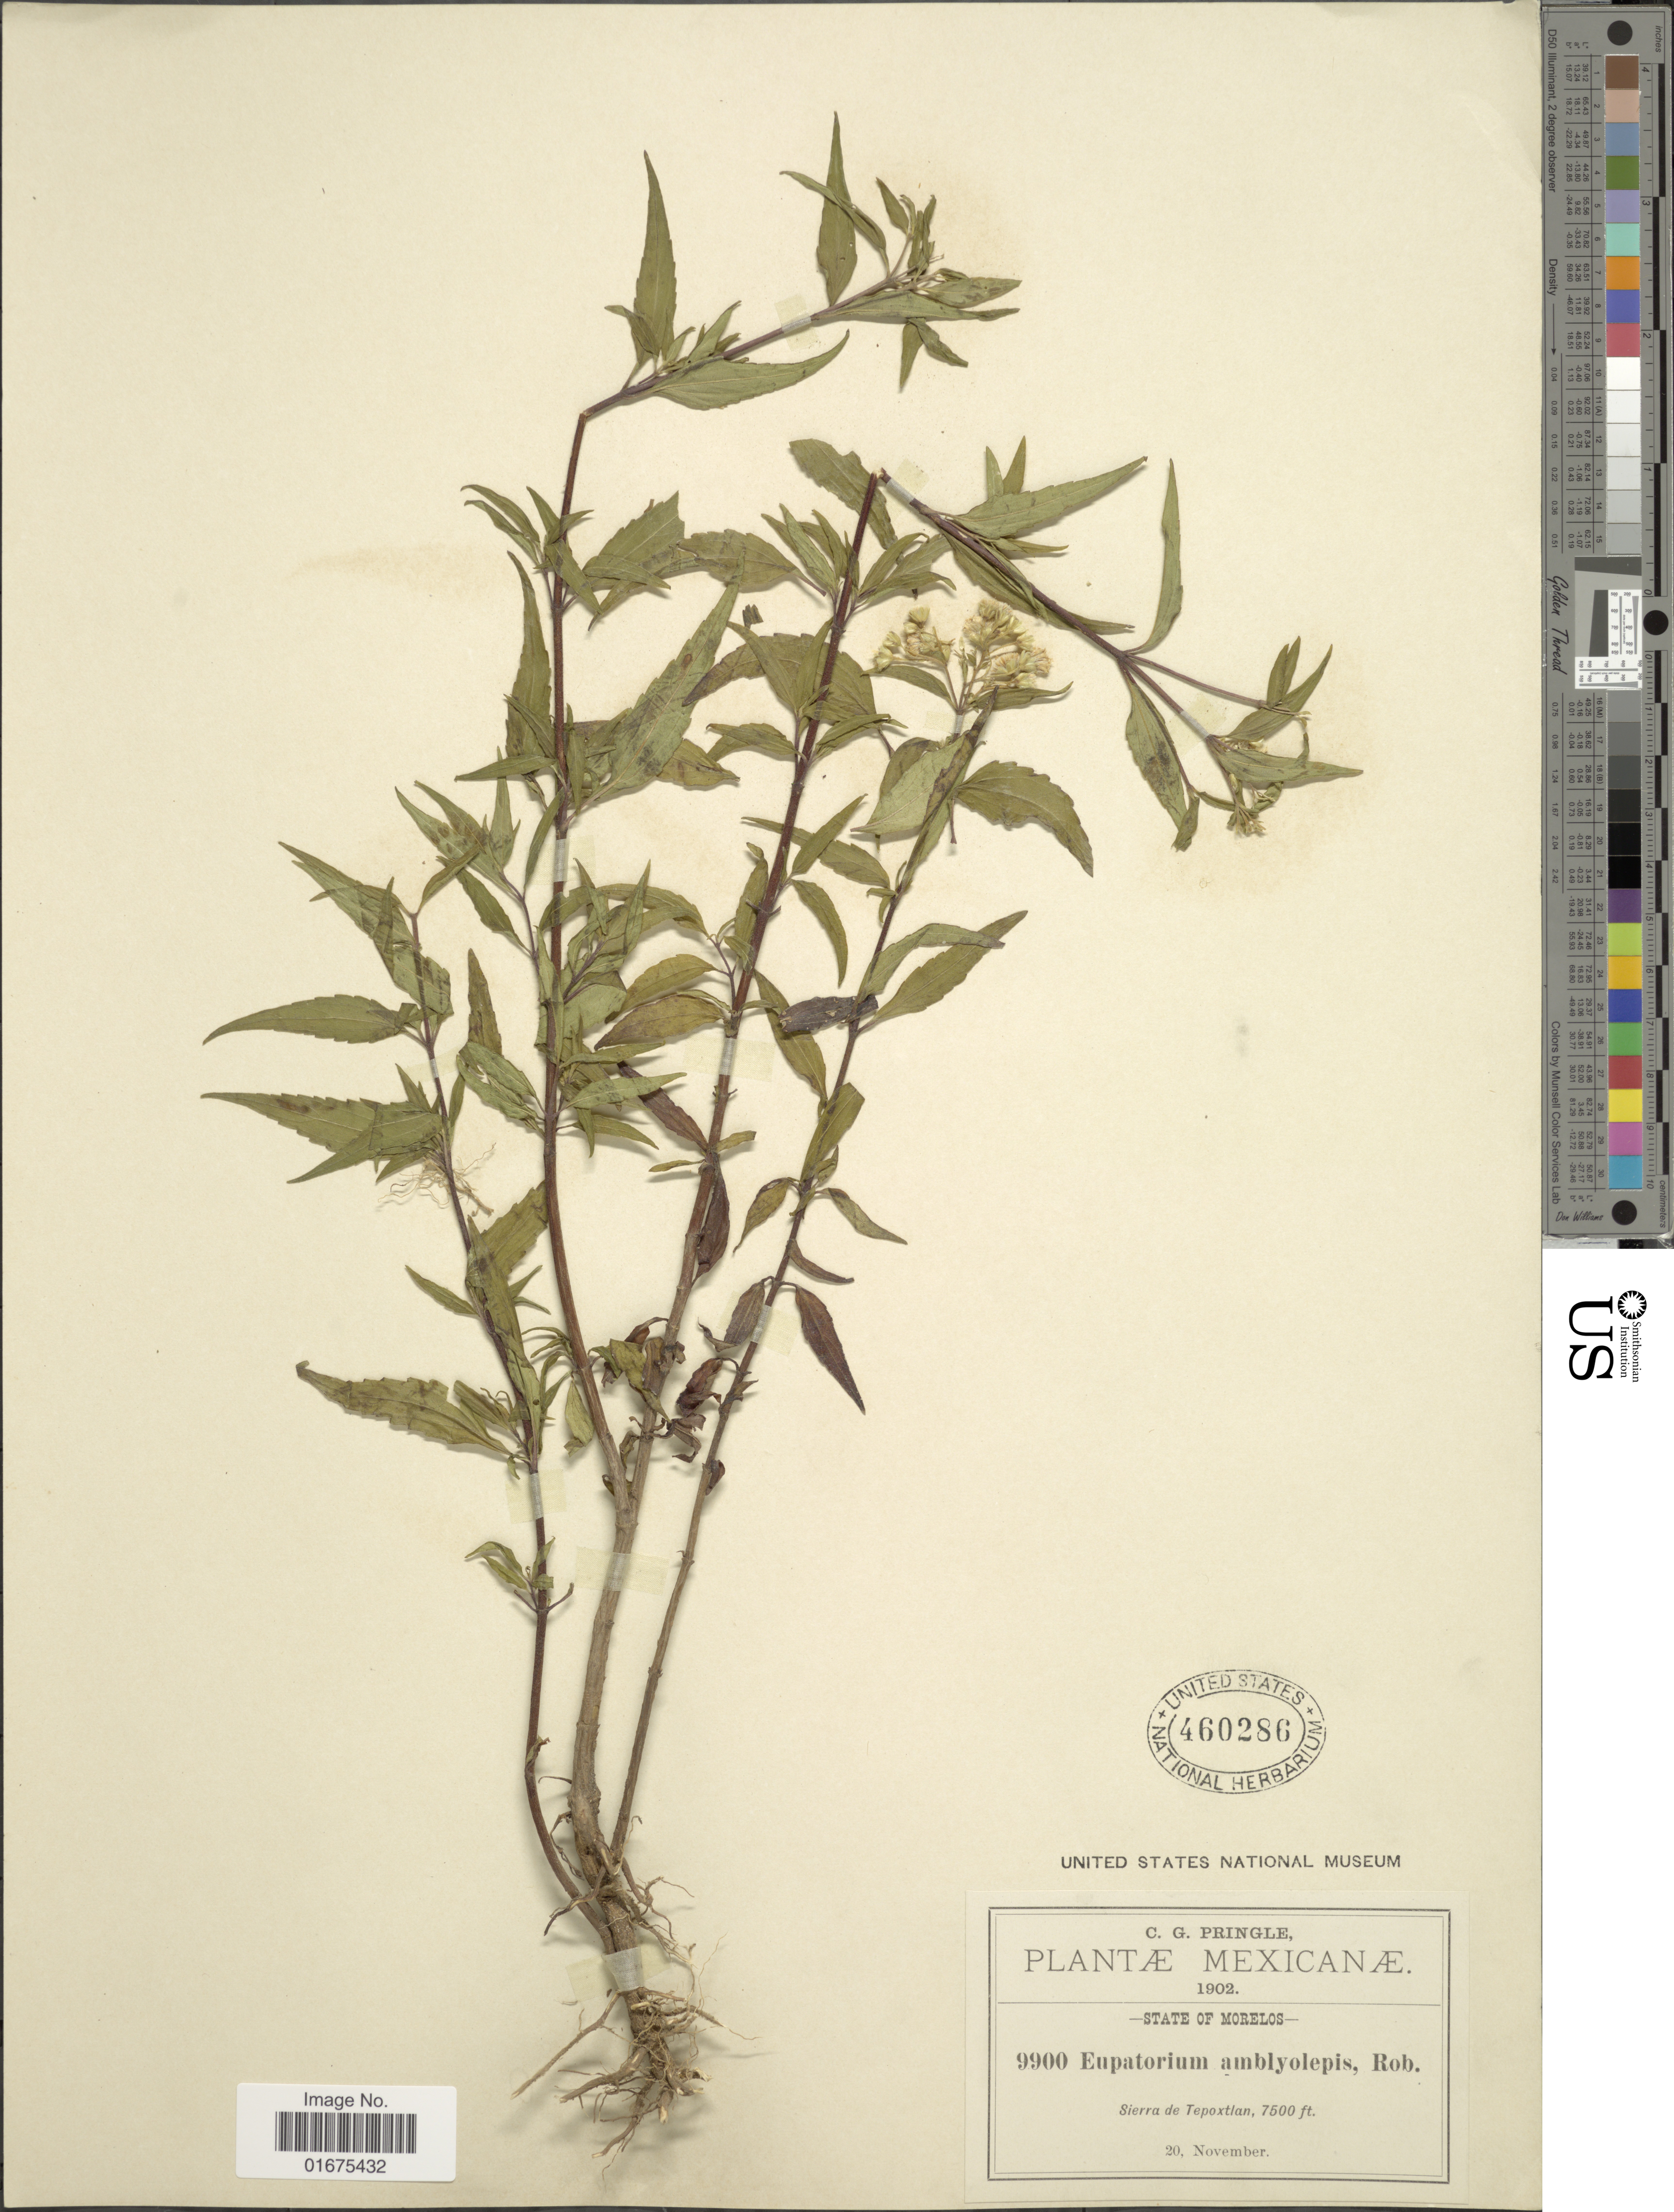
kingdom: Plantae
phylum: Tracheophyta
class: Magnoliopsida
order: Asterales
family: Asteraceae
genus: Ageratina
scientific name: Ageratina amblyolepis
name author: (B.L. Rob.) R.M. King & H. Rob.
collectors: C. G. Pringle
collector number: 9900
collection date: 1902-11-20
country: Mexico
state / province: Morelos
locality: Sierra de Tepoxtlan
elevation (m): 2286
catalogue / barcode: US 460286